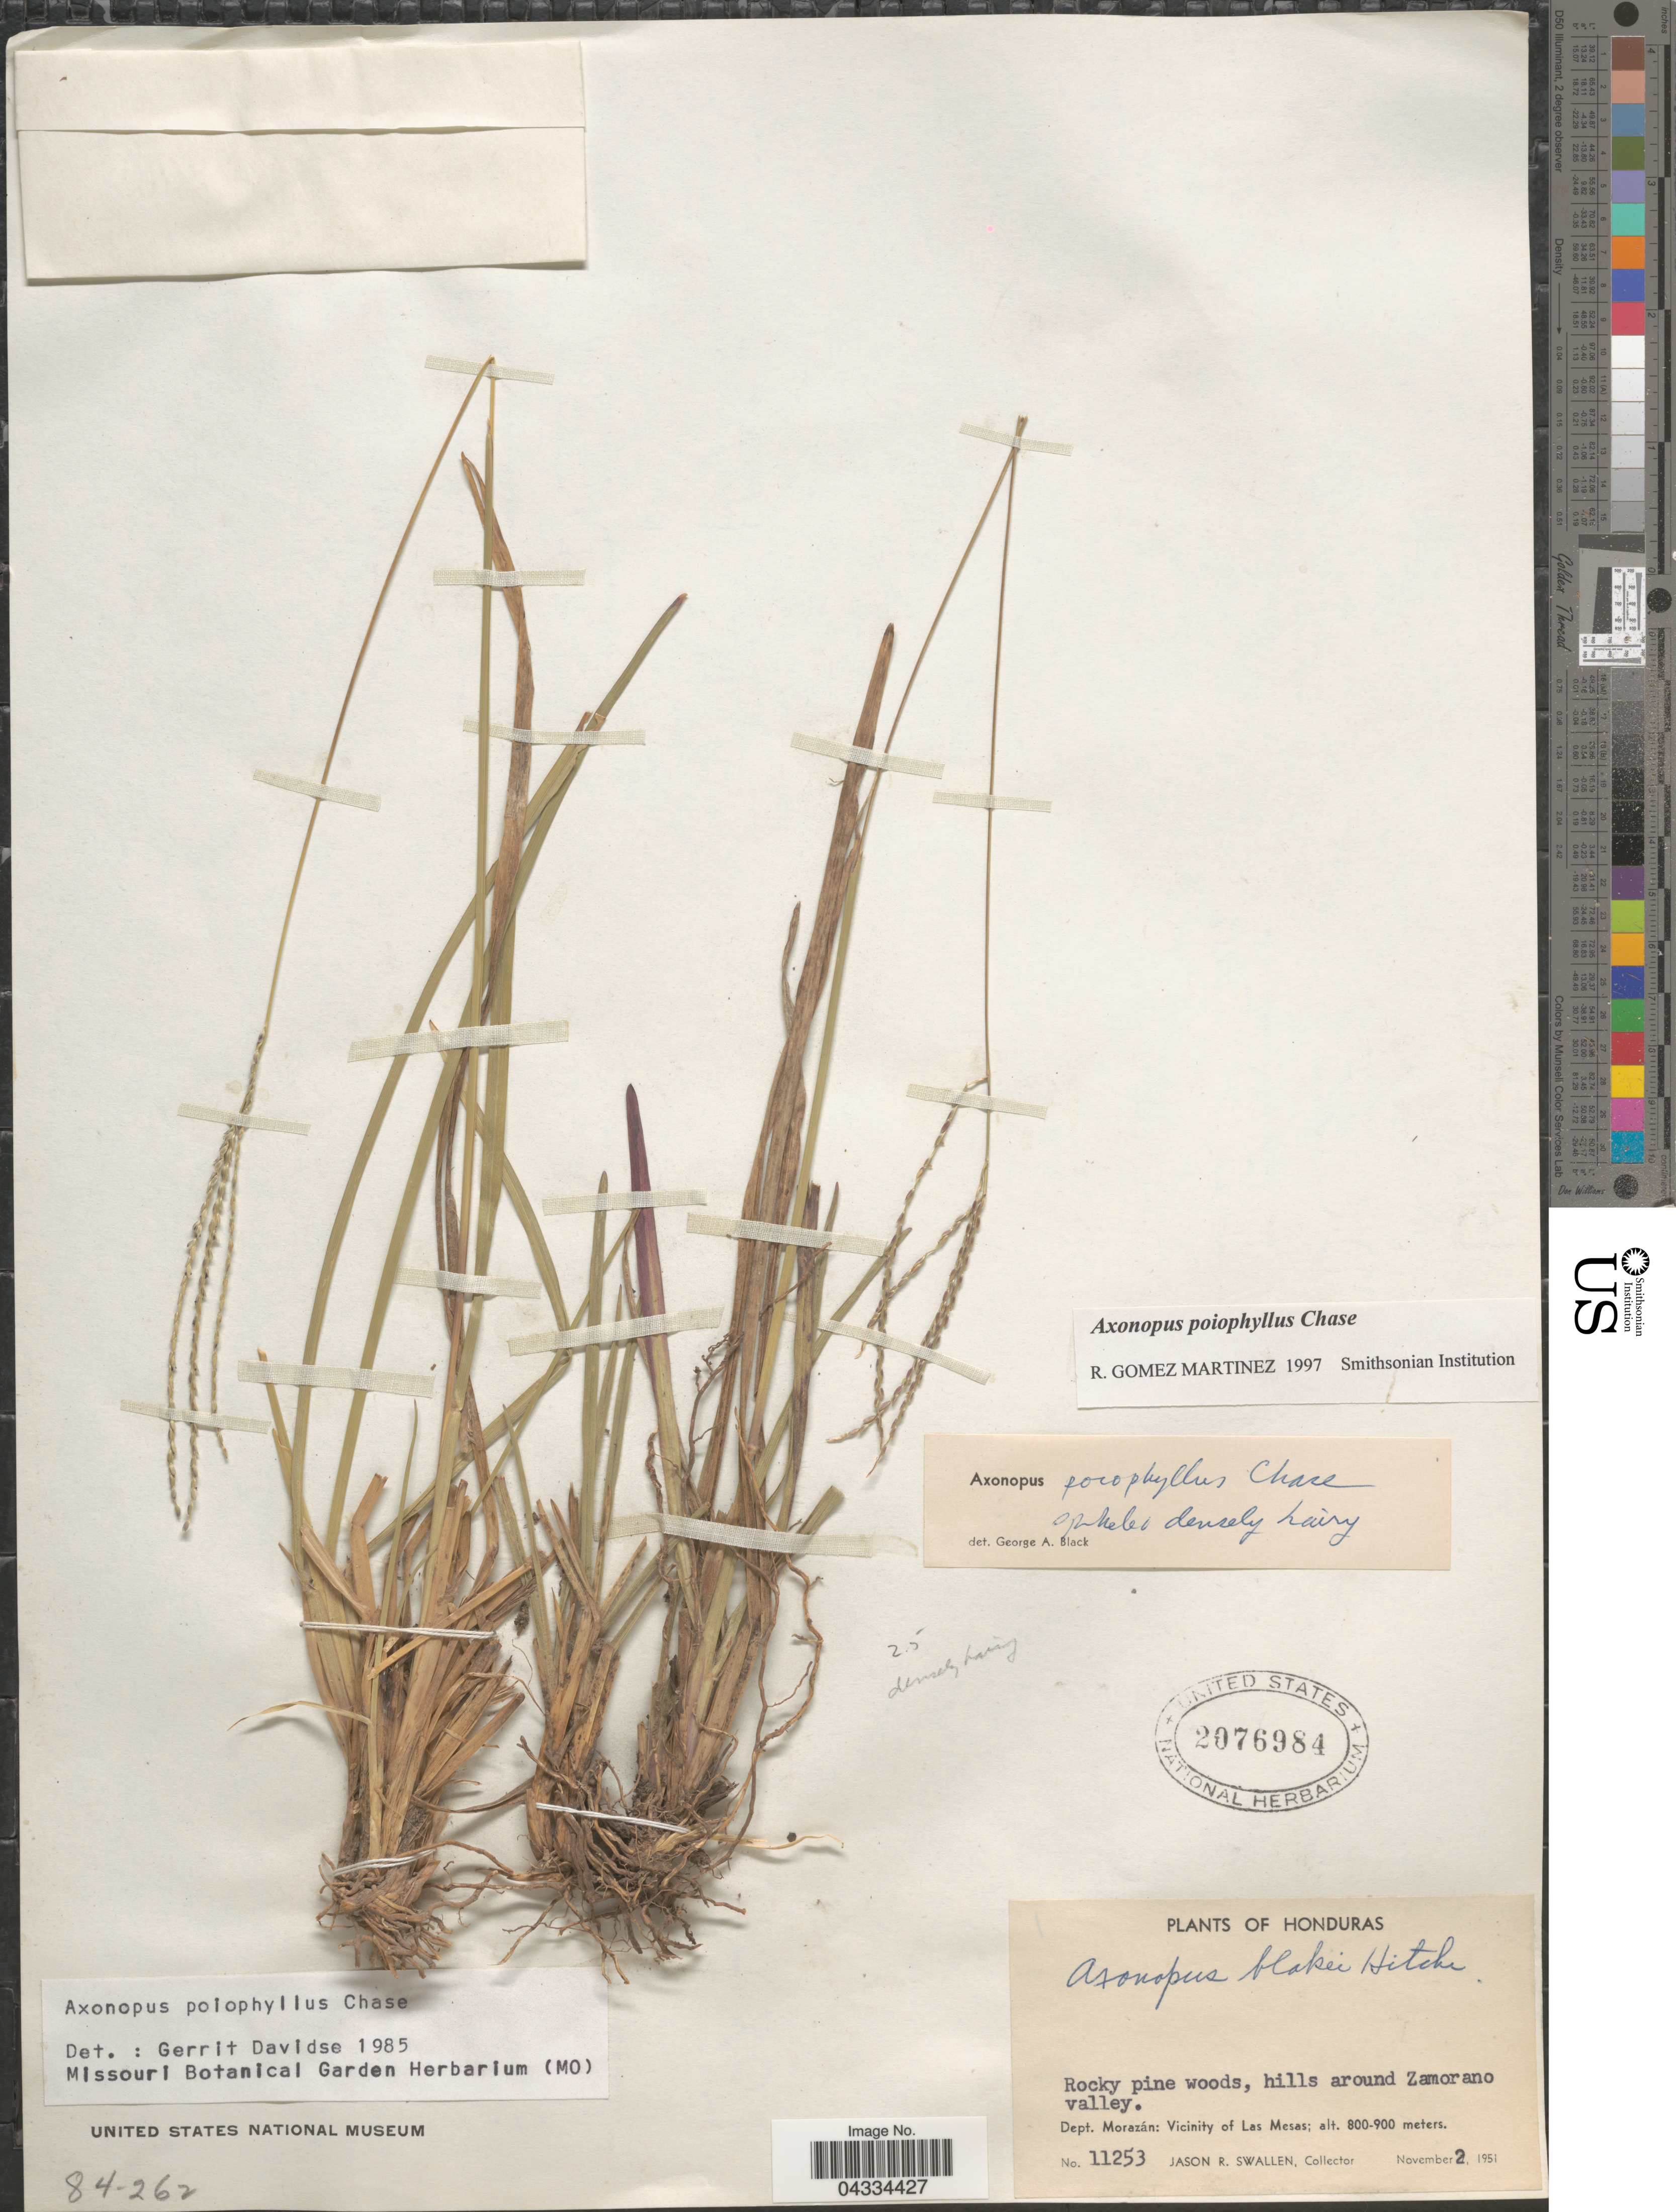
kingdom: Plantae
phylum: Tracheophyta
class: Liliopsida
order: Poales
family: Poaceae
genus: Axonopus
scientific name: Axonopus poiophyllus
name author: Chase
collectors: J. R. Swallen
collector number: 11253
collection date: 1951-11-02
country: Honduras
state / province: Fco. Morazán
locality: Rocky pine woods, hills around Zamorano valley. Dept. Morazán: Vicinity of Las Mesas.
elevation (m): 800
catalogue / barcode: US 2076984